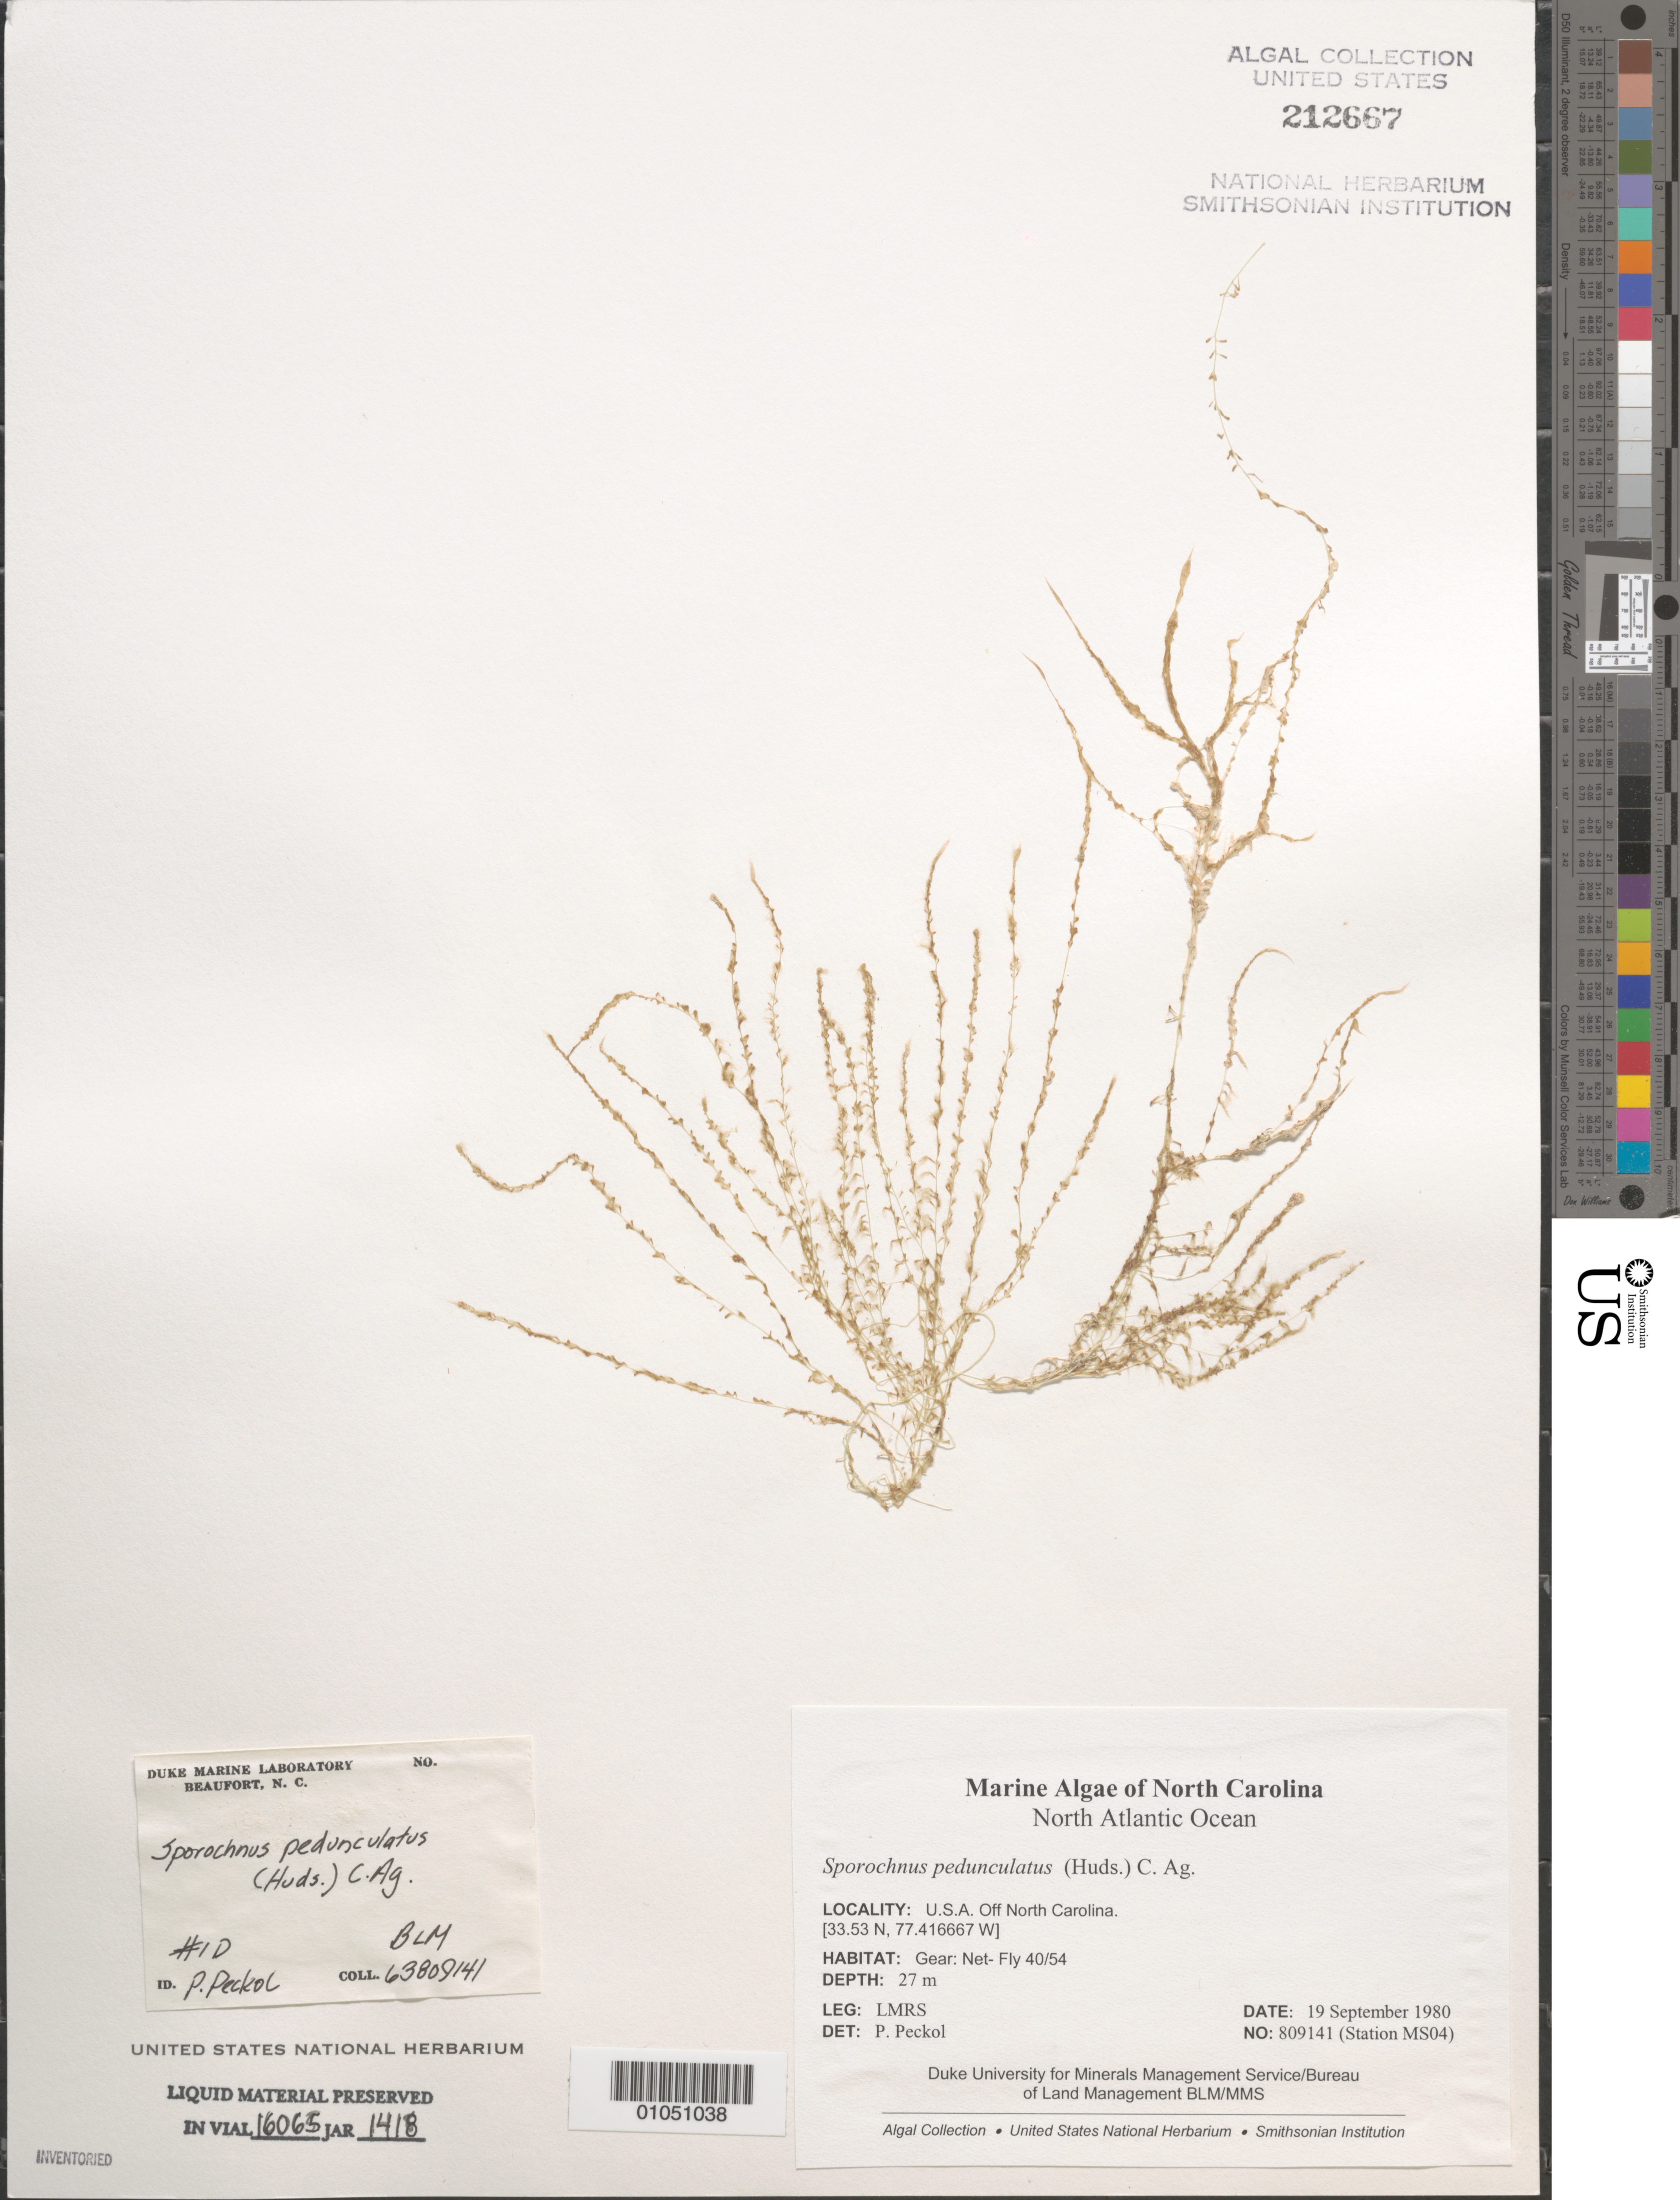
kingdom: Chromista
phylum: Ochrophyta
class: Phaeophyceae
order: Sporochnales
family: Sporochnaceae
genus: Sporochnus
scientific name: Sporochnus pedunculatus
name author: (Huds.) C. Agardh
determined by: Peckol, P.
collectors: LMRS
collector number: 809141 (Station MS04)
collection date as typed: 19 Sep 1980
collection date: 1980-09-19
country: United States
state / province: North Carolina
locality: North Atlantic Ocean off North Carolina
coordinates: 33.53 N, 77.416667 W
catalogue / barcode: US 212667